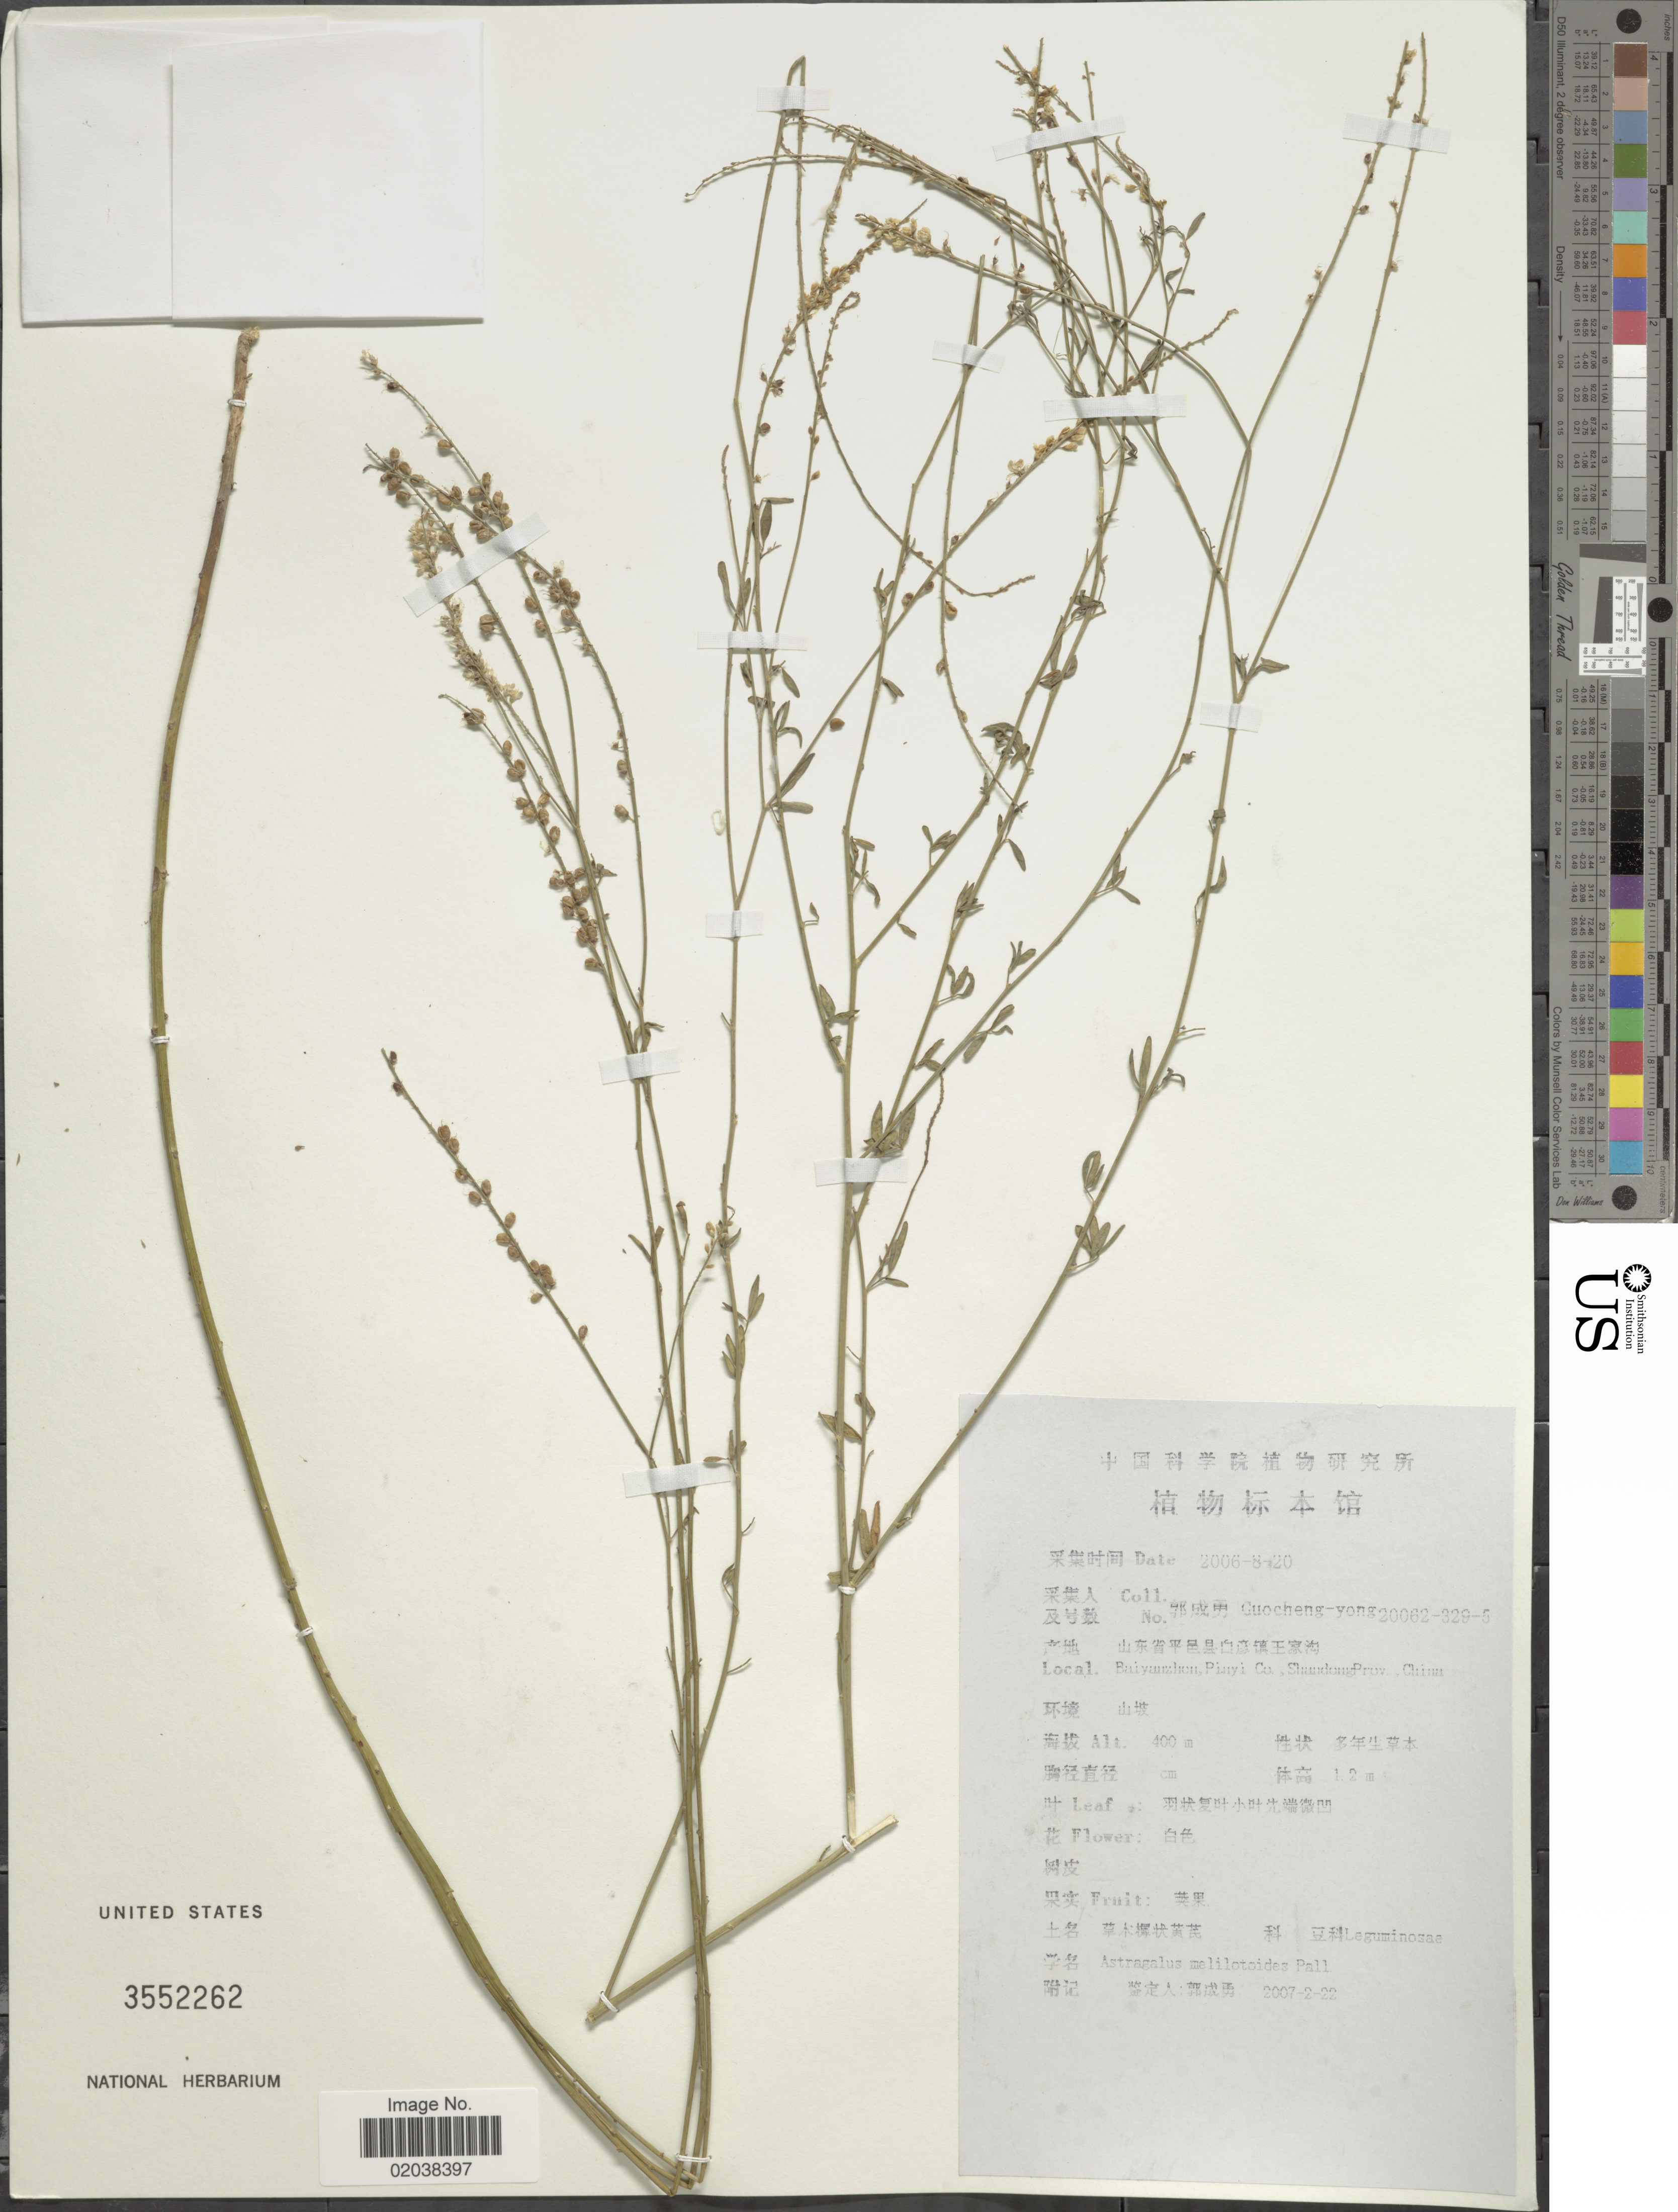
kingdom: Plantae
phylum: Tracheophyta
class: Magnoliopsida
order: Fabales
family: Fabaceae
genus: Astragalus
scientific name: Astragalus melilotoides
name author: Pall.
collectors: Guo cheng-yong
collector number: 20062-329-5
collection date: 2006-08-20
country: China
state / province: Shandong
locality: Baiyanzhen, Pinyi Co.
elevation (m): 400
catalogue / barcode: US 3552262